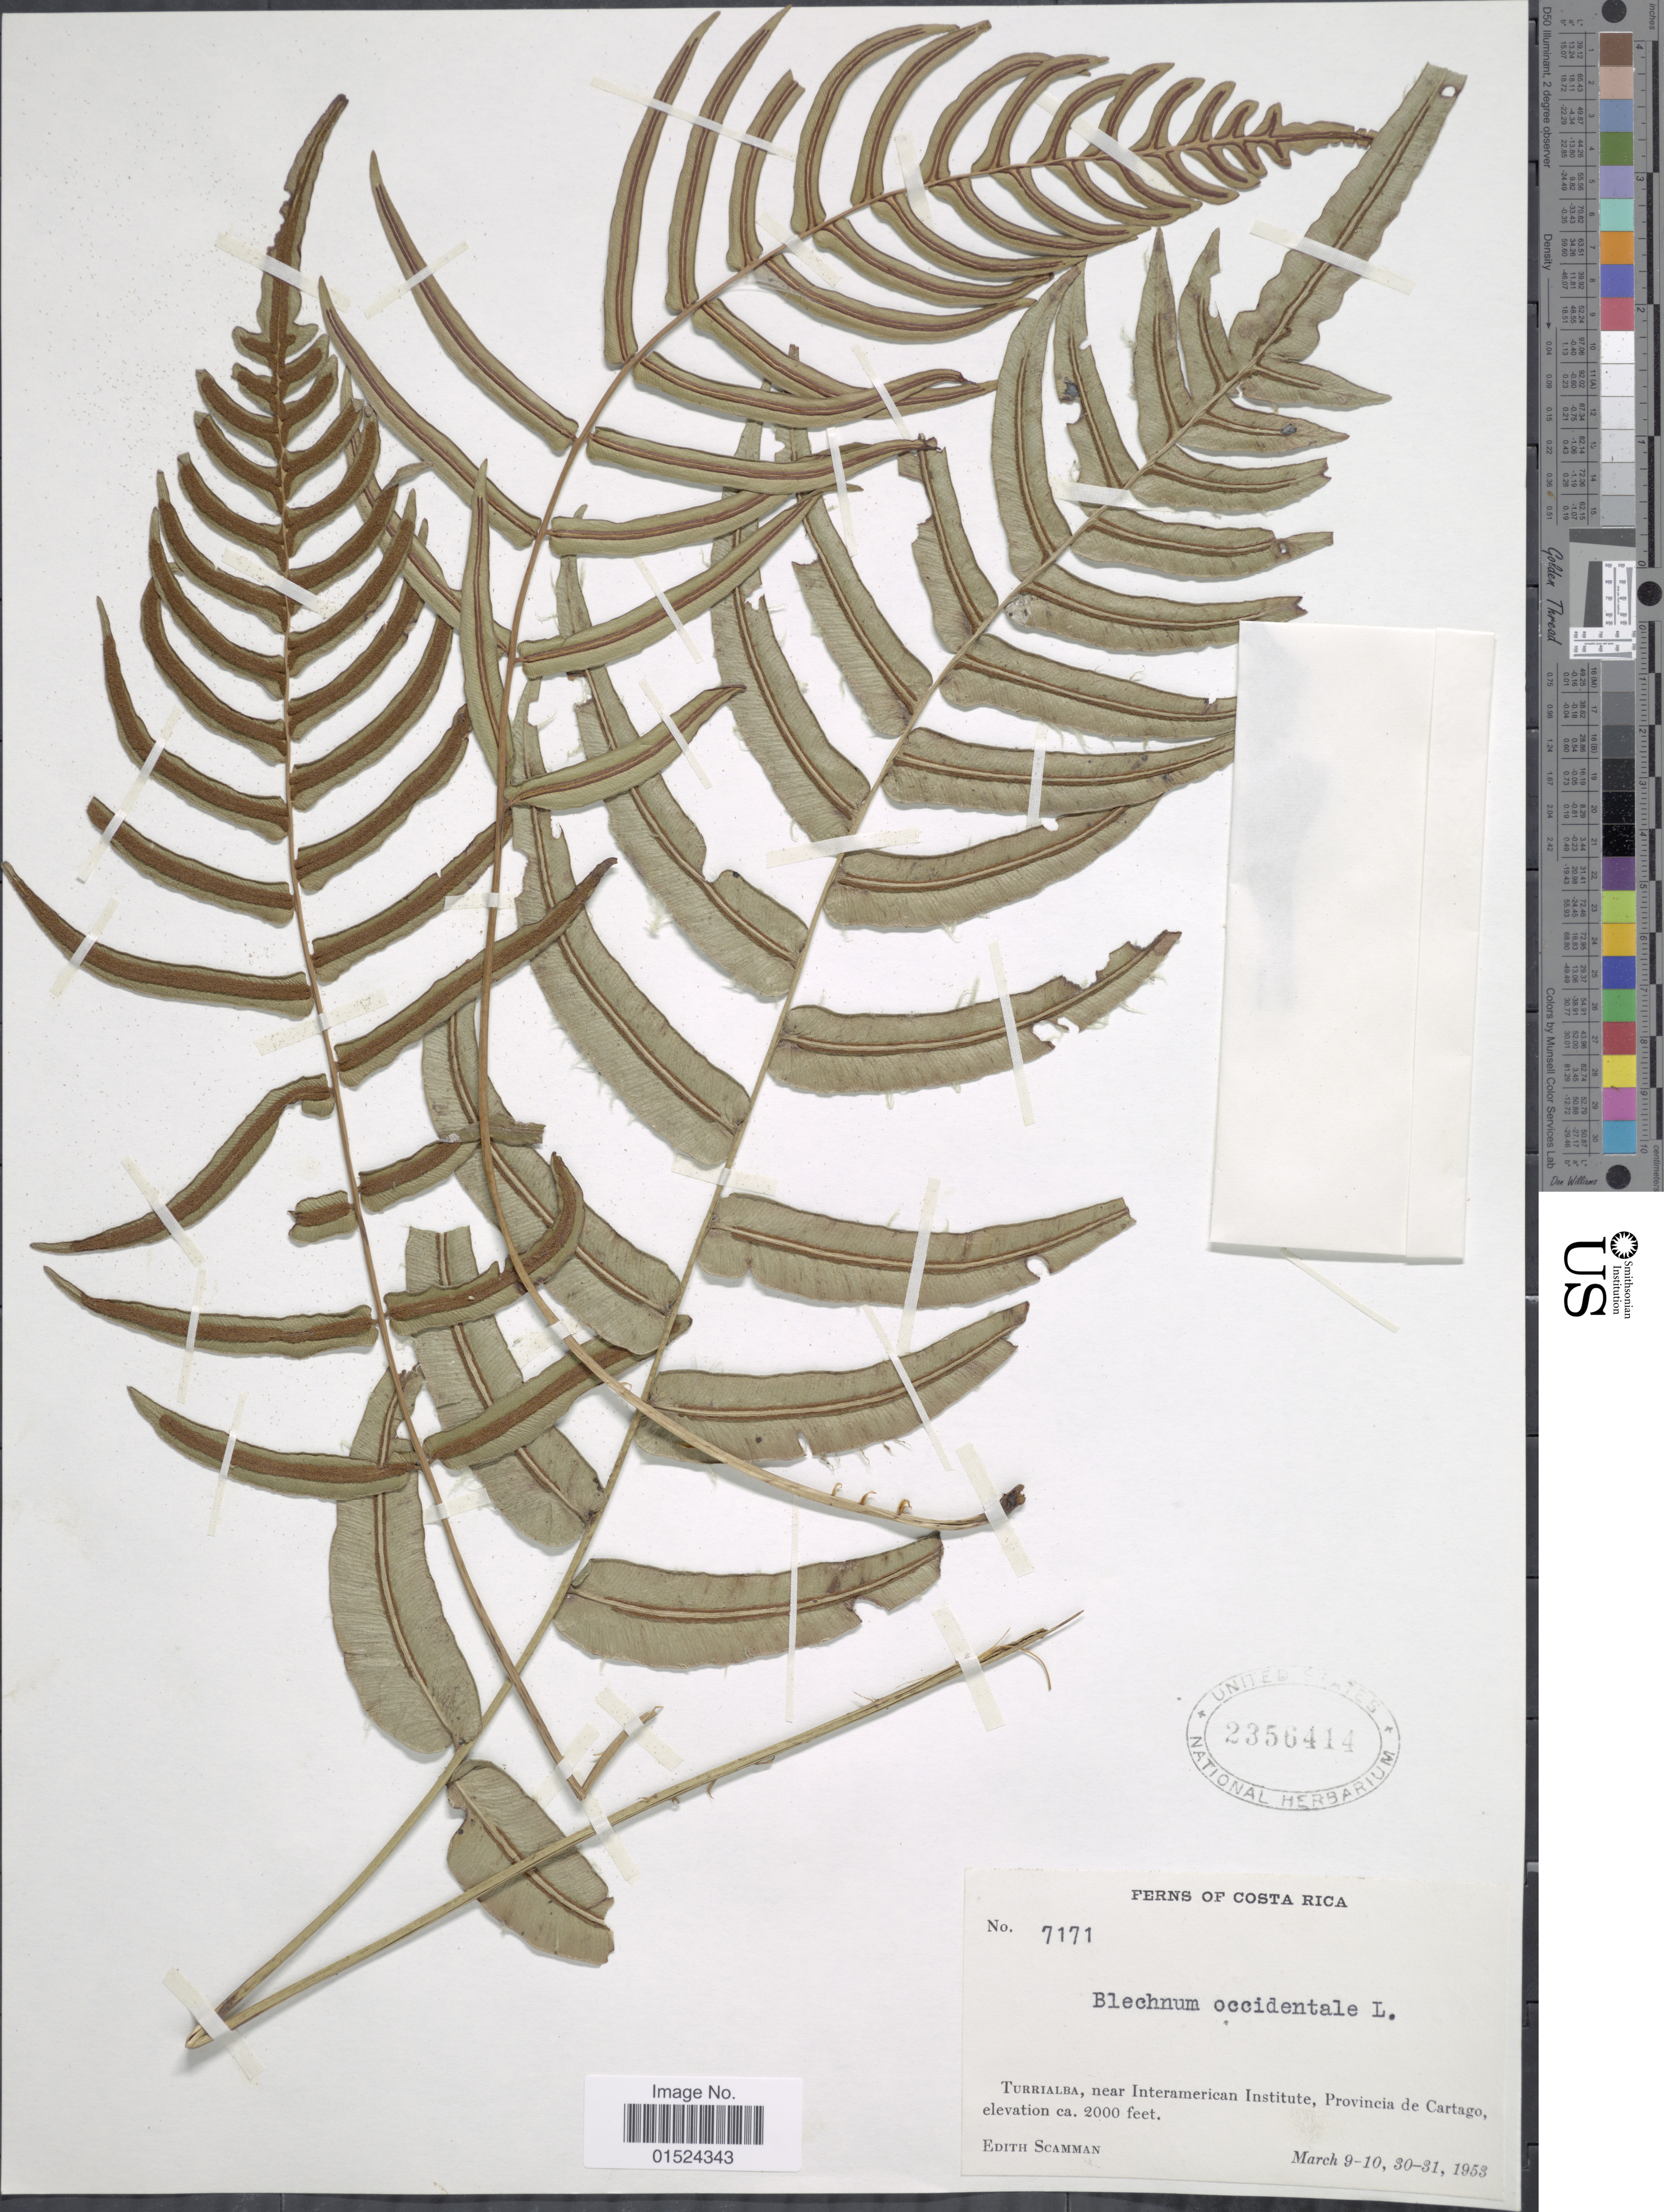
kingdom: Plantae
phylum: Tracheophyta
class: Polypodiopsida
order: Polypodiales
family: Blechnaceae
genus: Blechnum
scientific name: Blechnum occidentale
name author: L.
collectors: E. Scamman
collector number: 7171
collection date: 1953-03-09/1953-03-31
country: Costa Rica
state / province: Cartago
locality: Turrialba, near Interamerican Institute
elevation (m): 610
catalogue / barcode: US 2356414